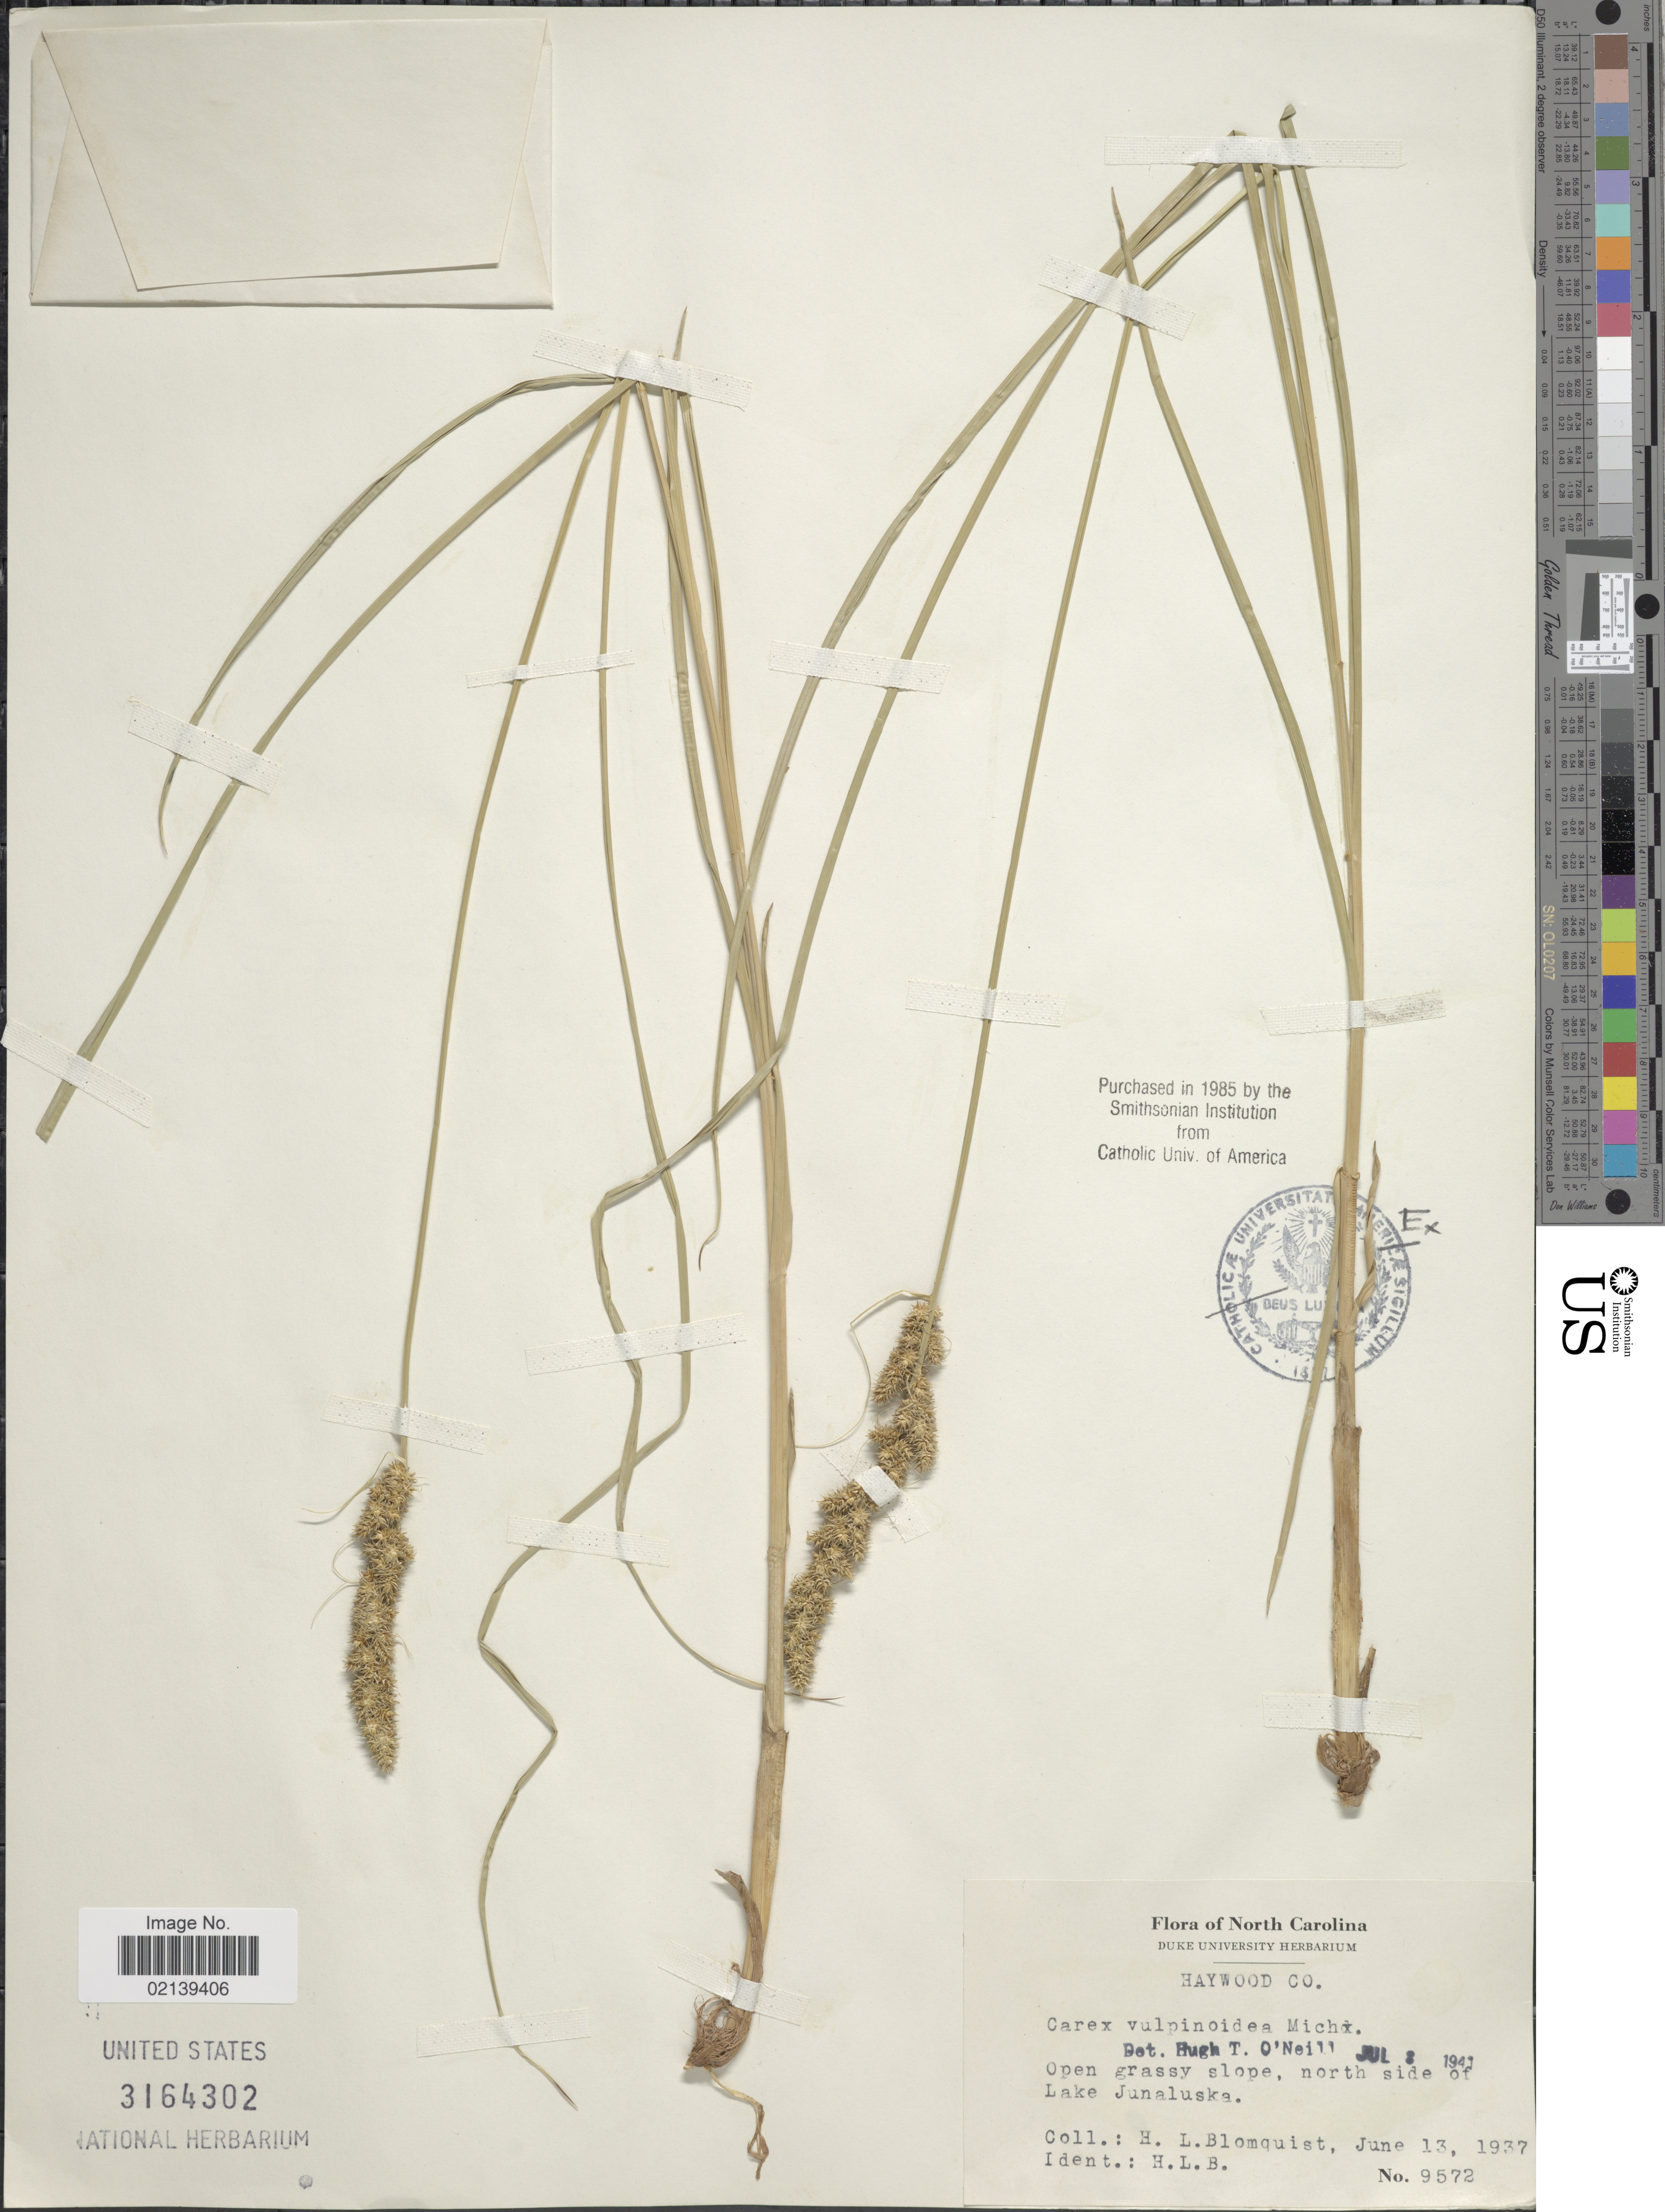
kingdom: Plantae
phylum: Tracheophyta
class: Liliopsida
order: Poales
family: Cyperaceae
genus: Carex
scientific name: Carex vulpinoidea Michx.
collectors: H. Blomquist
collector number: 9572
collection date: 1937-06-13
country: United States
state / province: North Carolina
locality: Haywood Co., Open grassy slope, north slope side of Lake Junaluska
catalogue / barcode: US 3164302